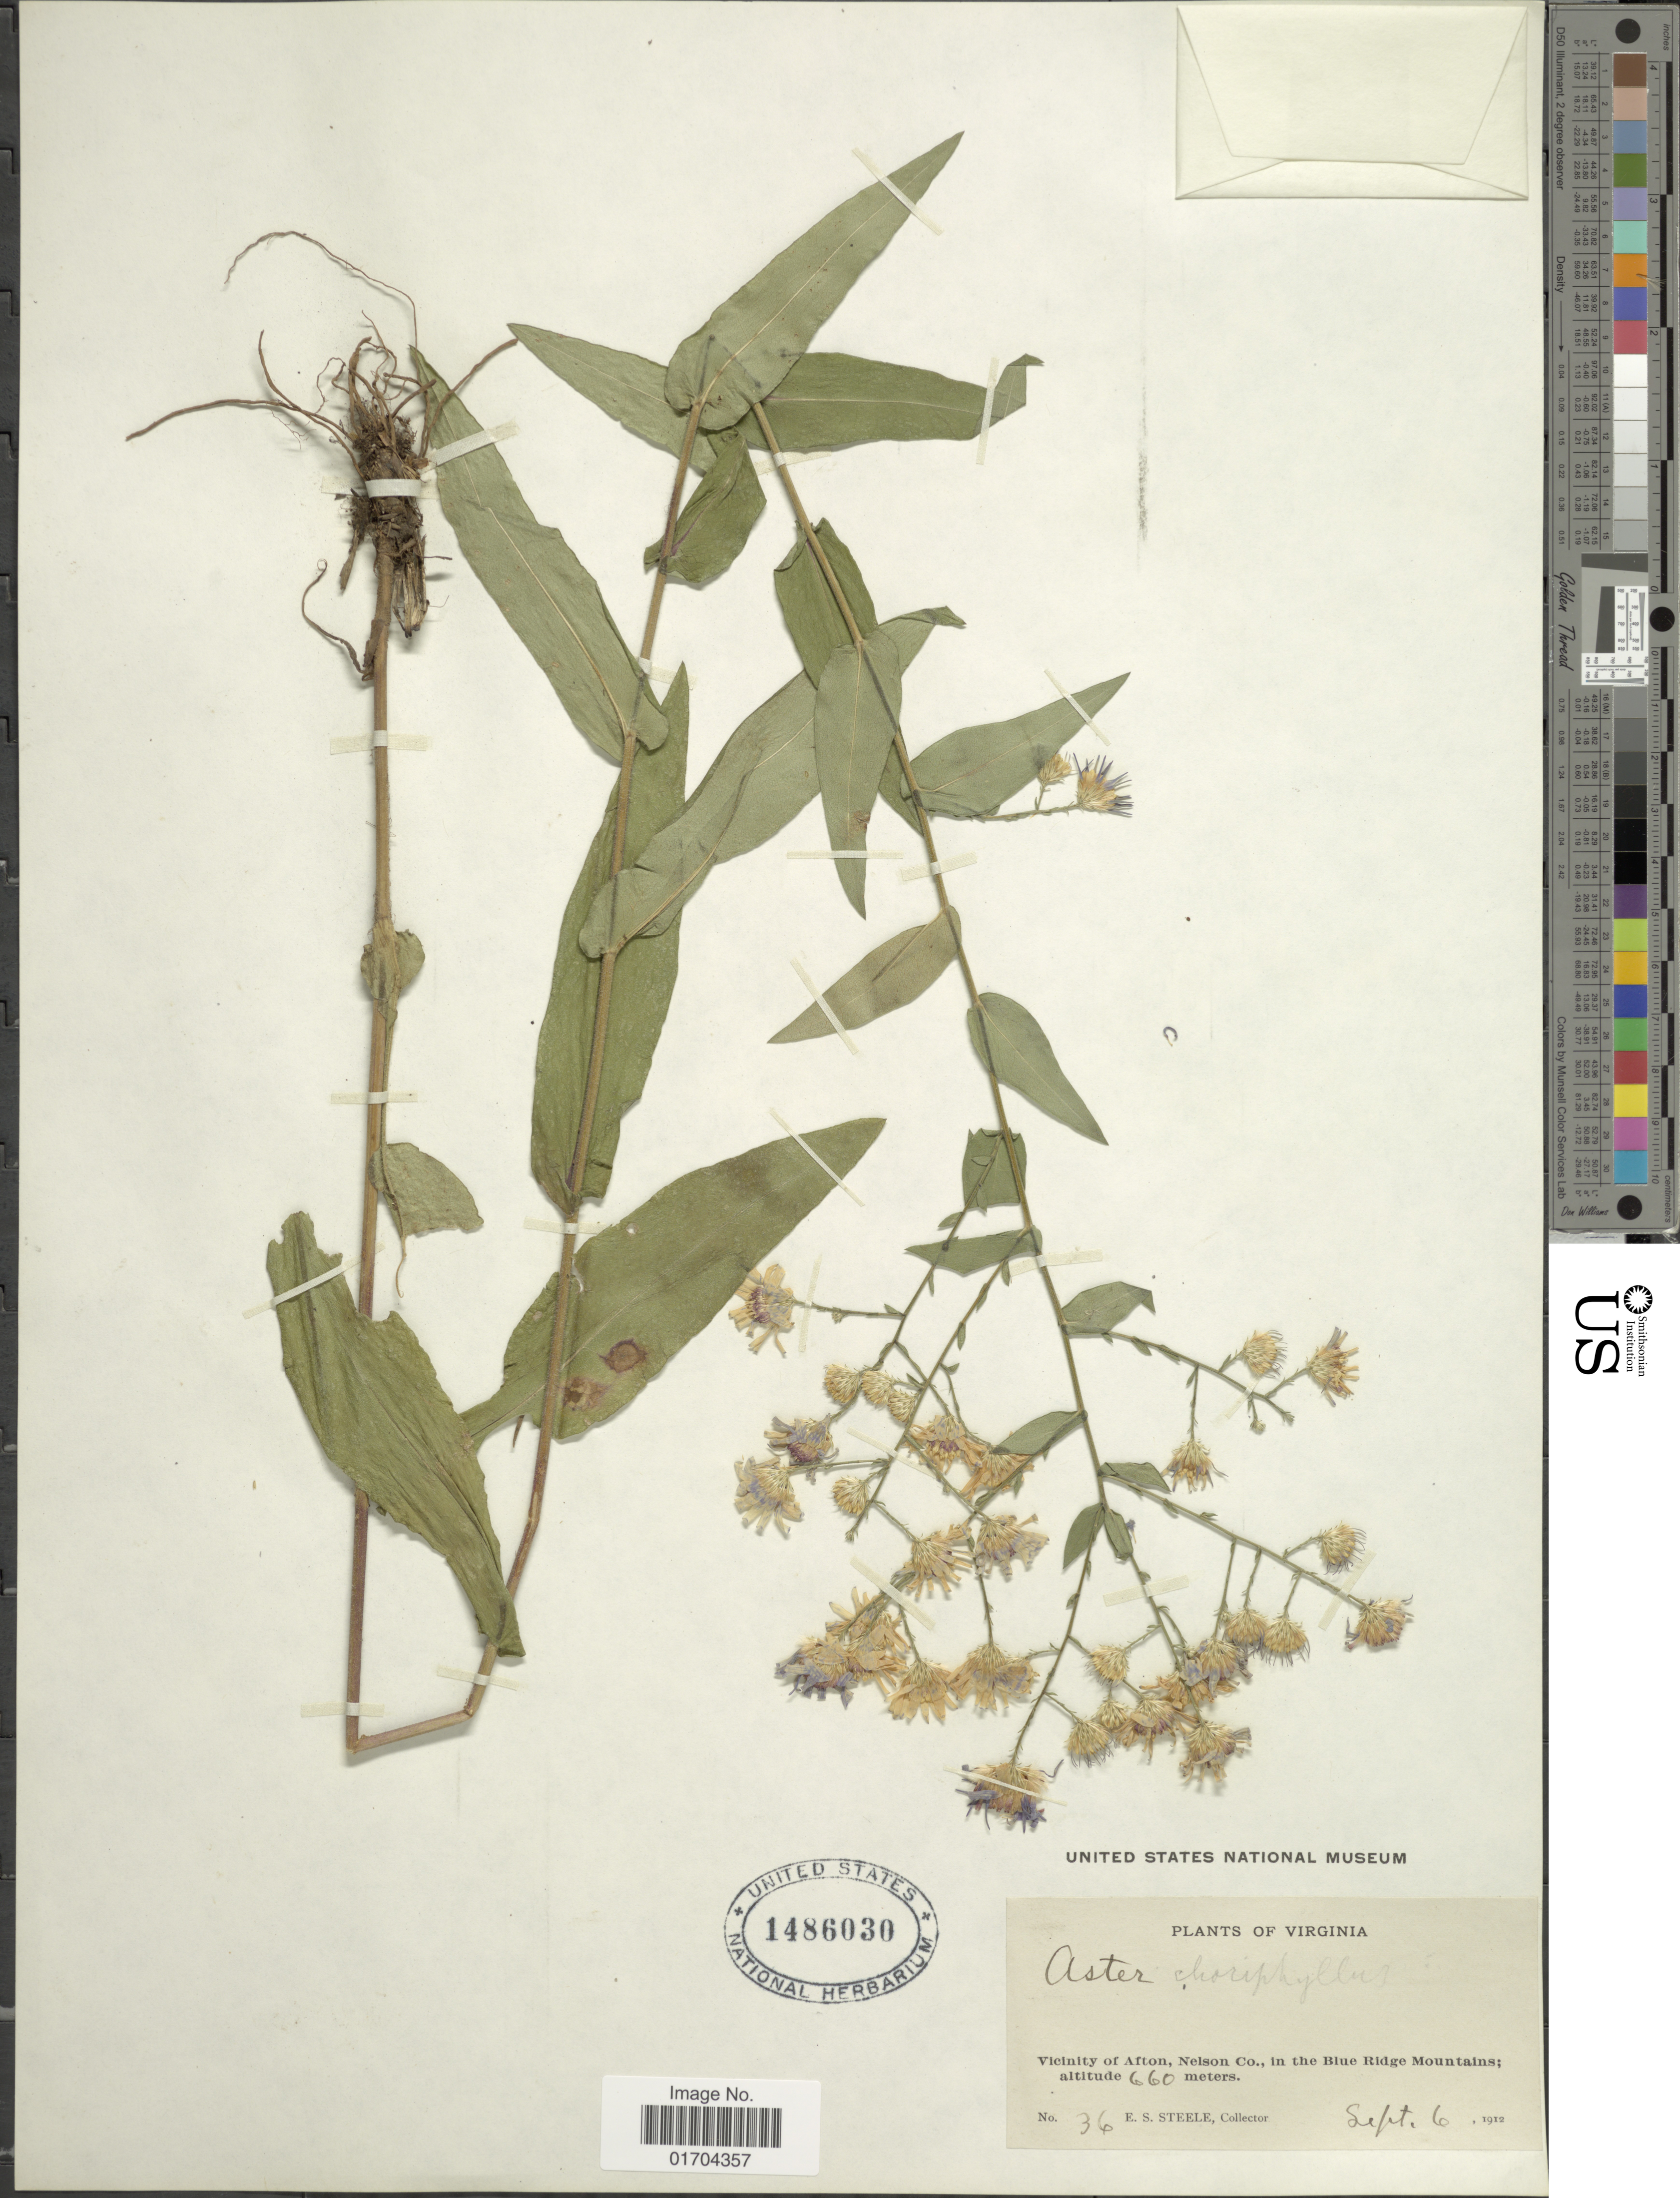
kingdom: Plantae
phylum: Tracheophyta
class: Magnoliopsida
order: Asterales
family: Asteraceae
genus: Symphyotrichum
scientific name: Symphyotrichum sp.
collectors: E. Steele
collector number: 36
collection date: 1912-09-06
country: United States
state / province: Virginia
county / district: Nelson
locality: Vicinity of Afton, Nelson Co., in the Blue Ridge Mountains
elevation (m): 660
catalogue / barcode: US 1486030